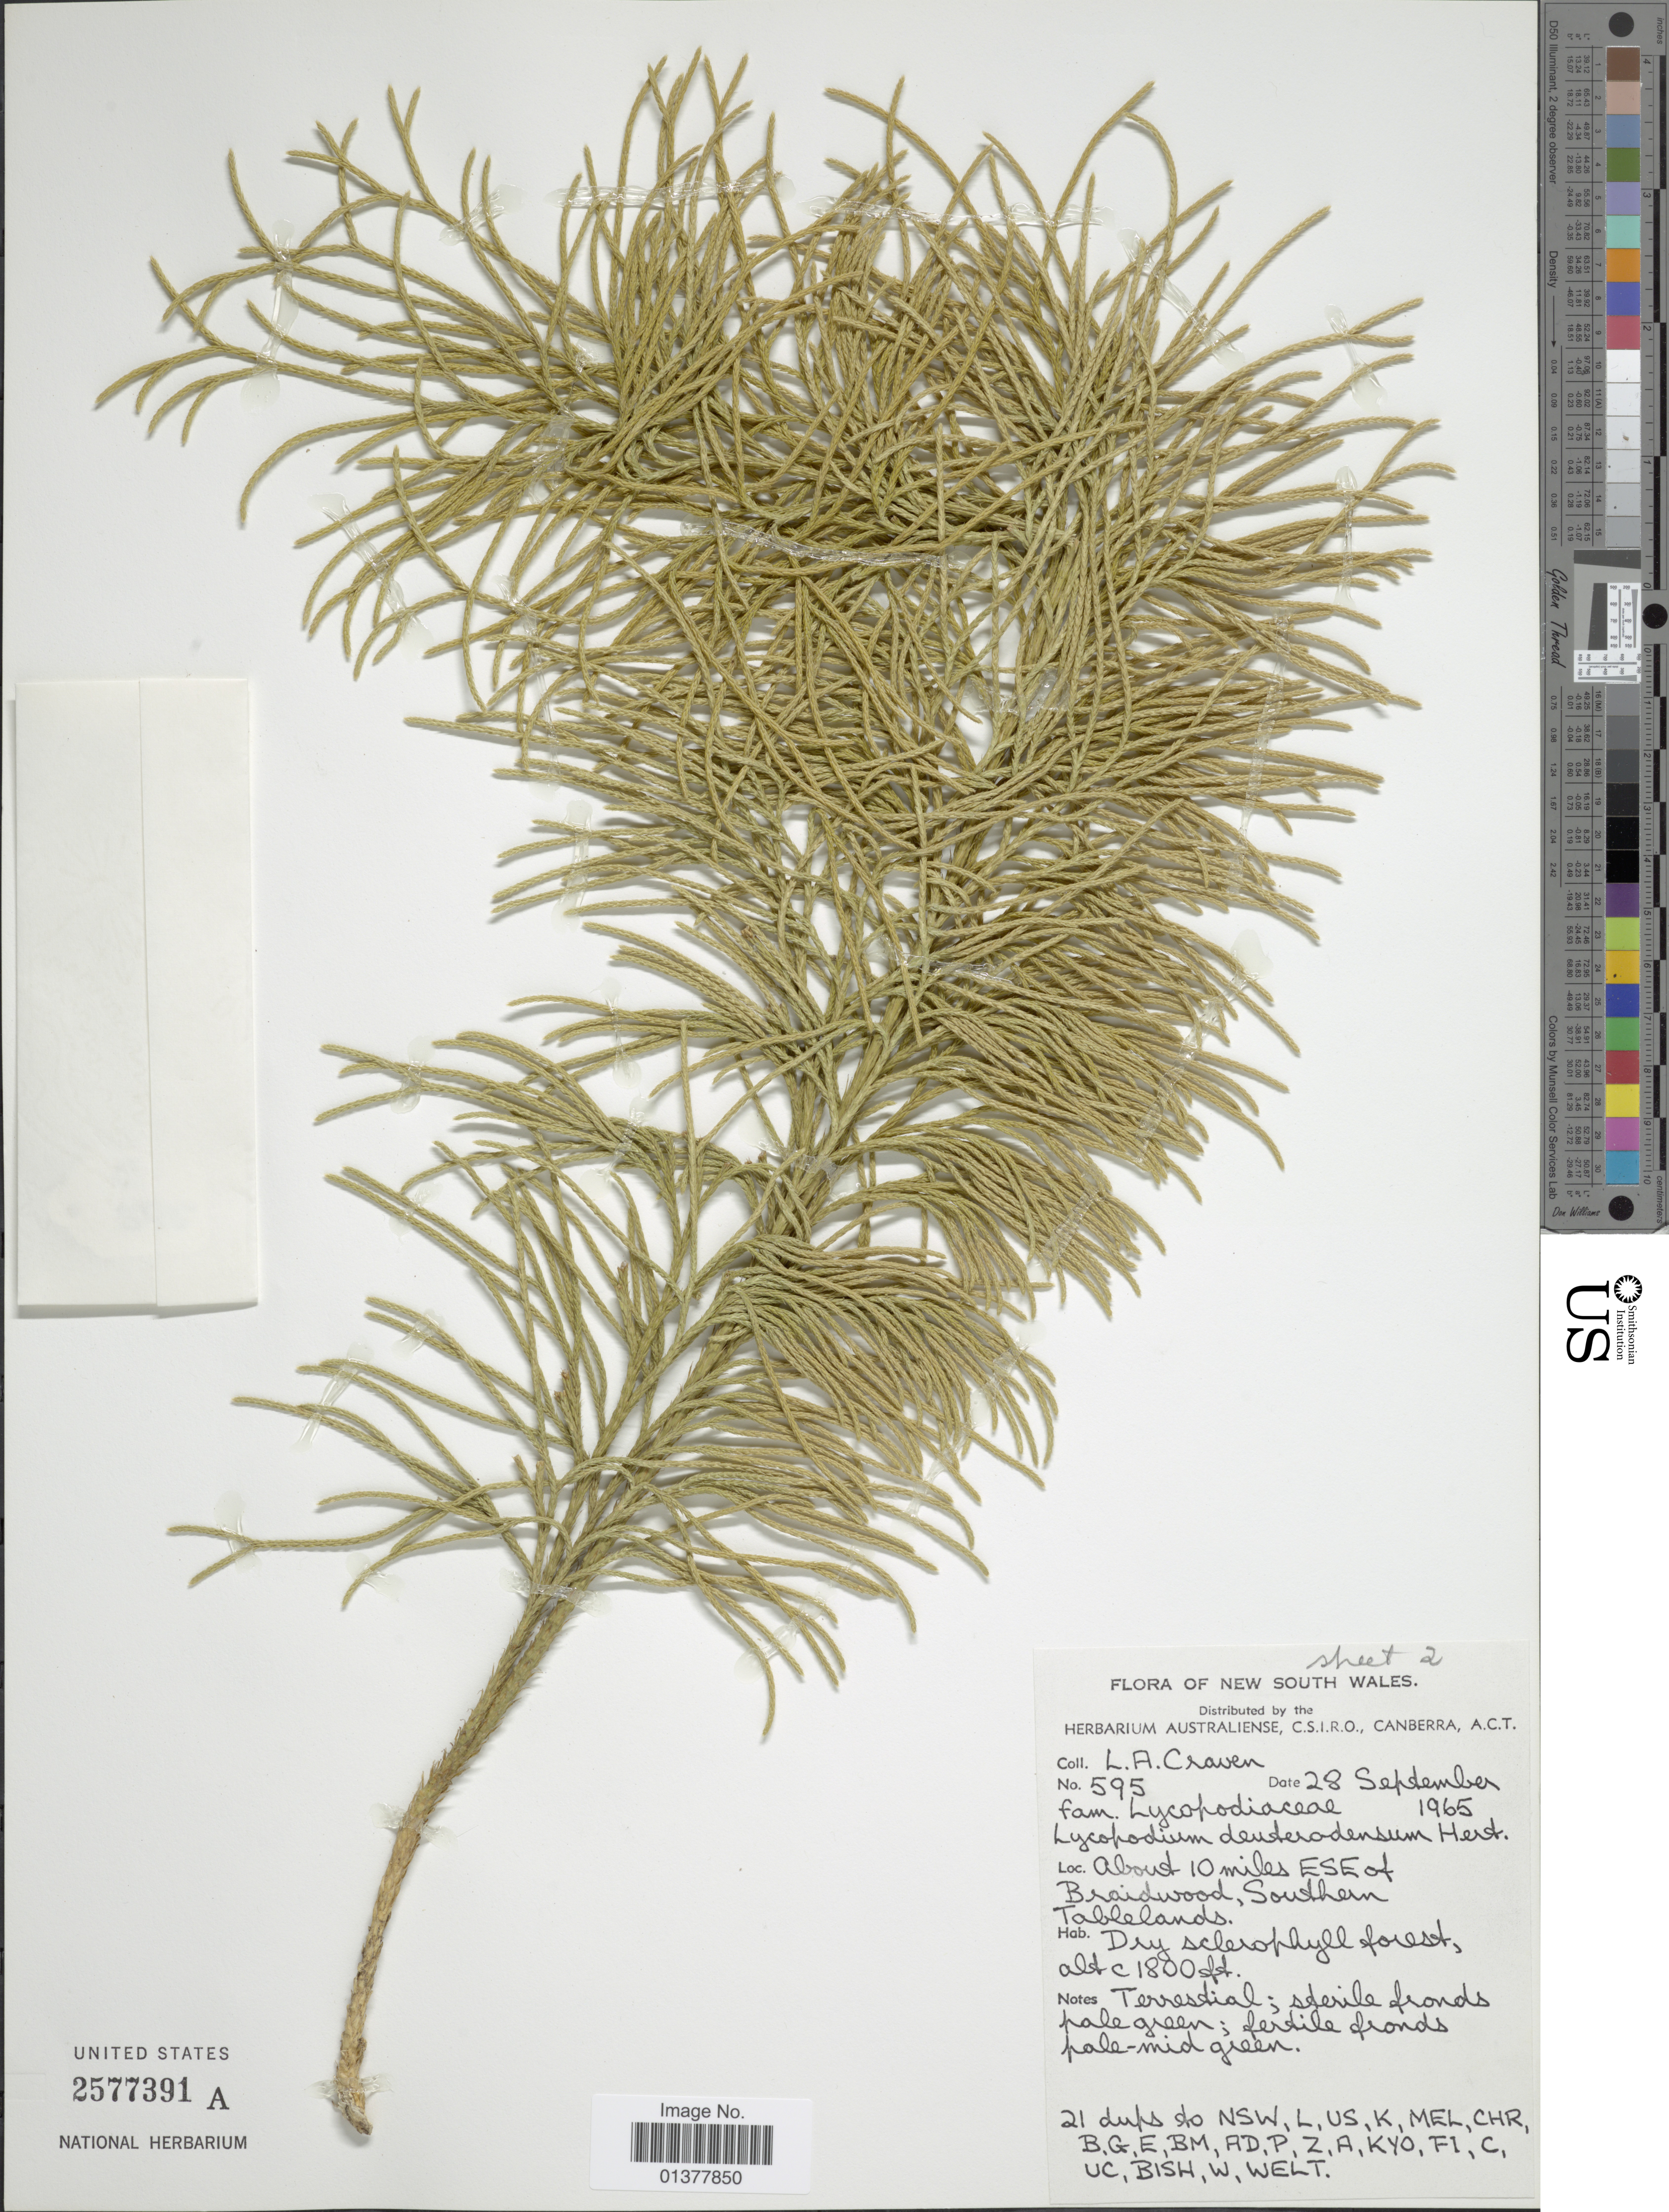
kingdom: Plantae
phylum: Tracheophyta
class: Lycopodiopsida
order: Lycopodiales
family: Lycopodiaceae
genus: Pseudolycopodium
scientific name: Pseudolycopodium densum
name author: (Rothm.) Holub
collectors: L. A. Craven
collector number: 595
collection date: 1965-09-28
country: Australia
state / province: New South Wales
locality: About 10miles ESE of Braidwood, Southern Tablelands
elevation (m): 549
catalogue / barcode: US 2577391A